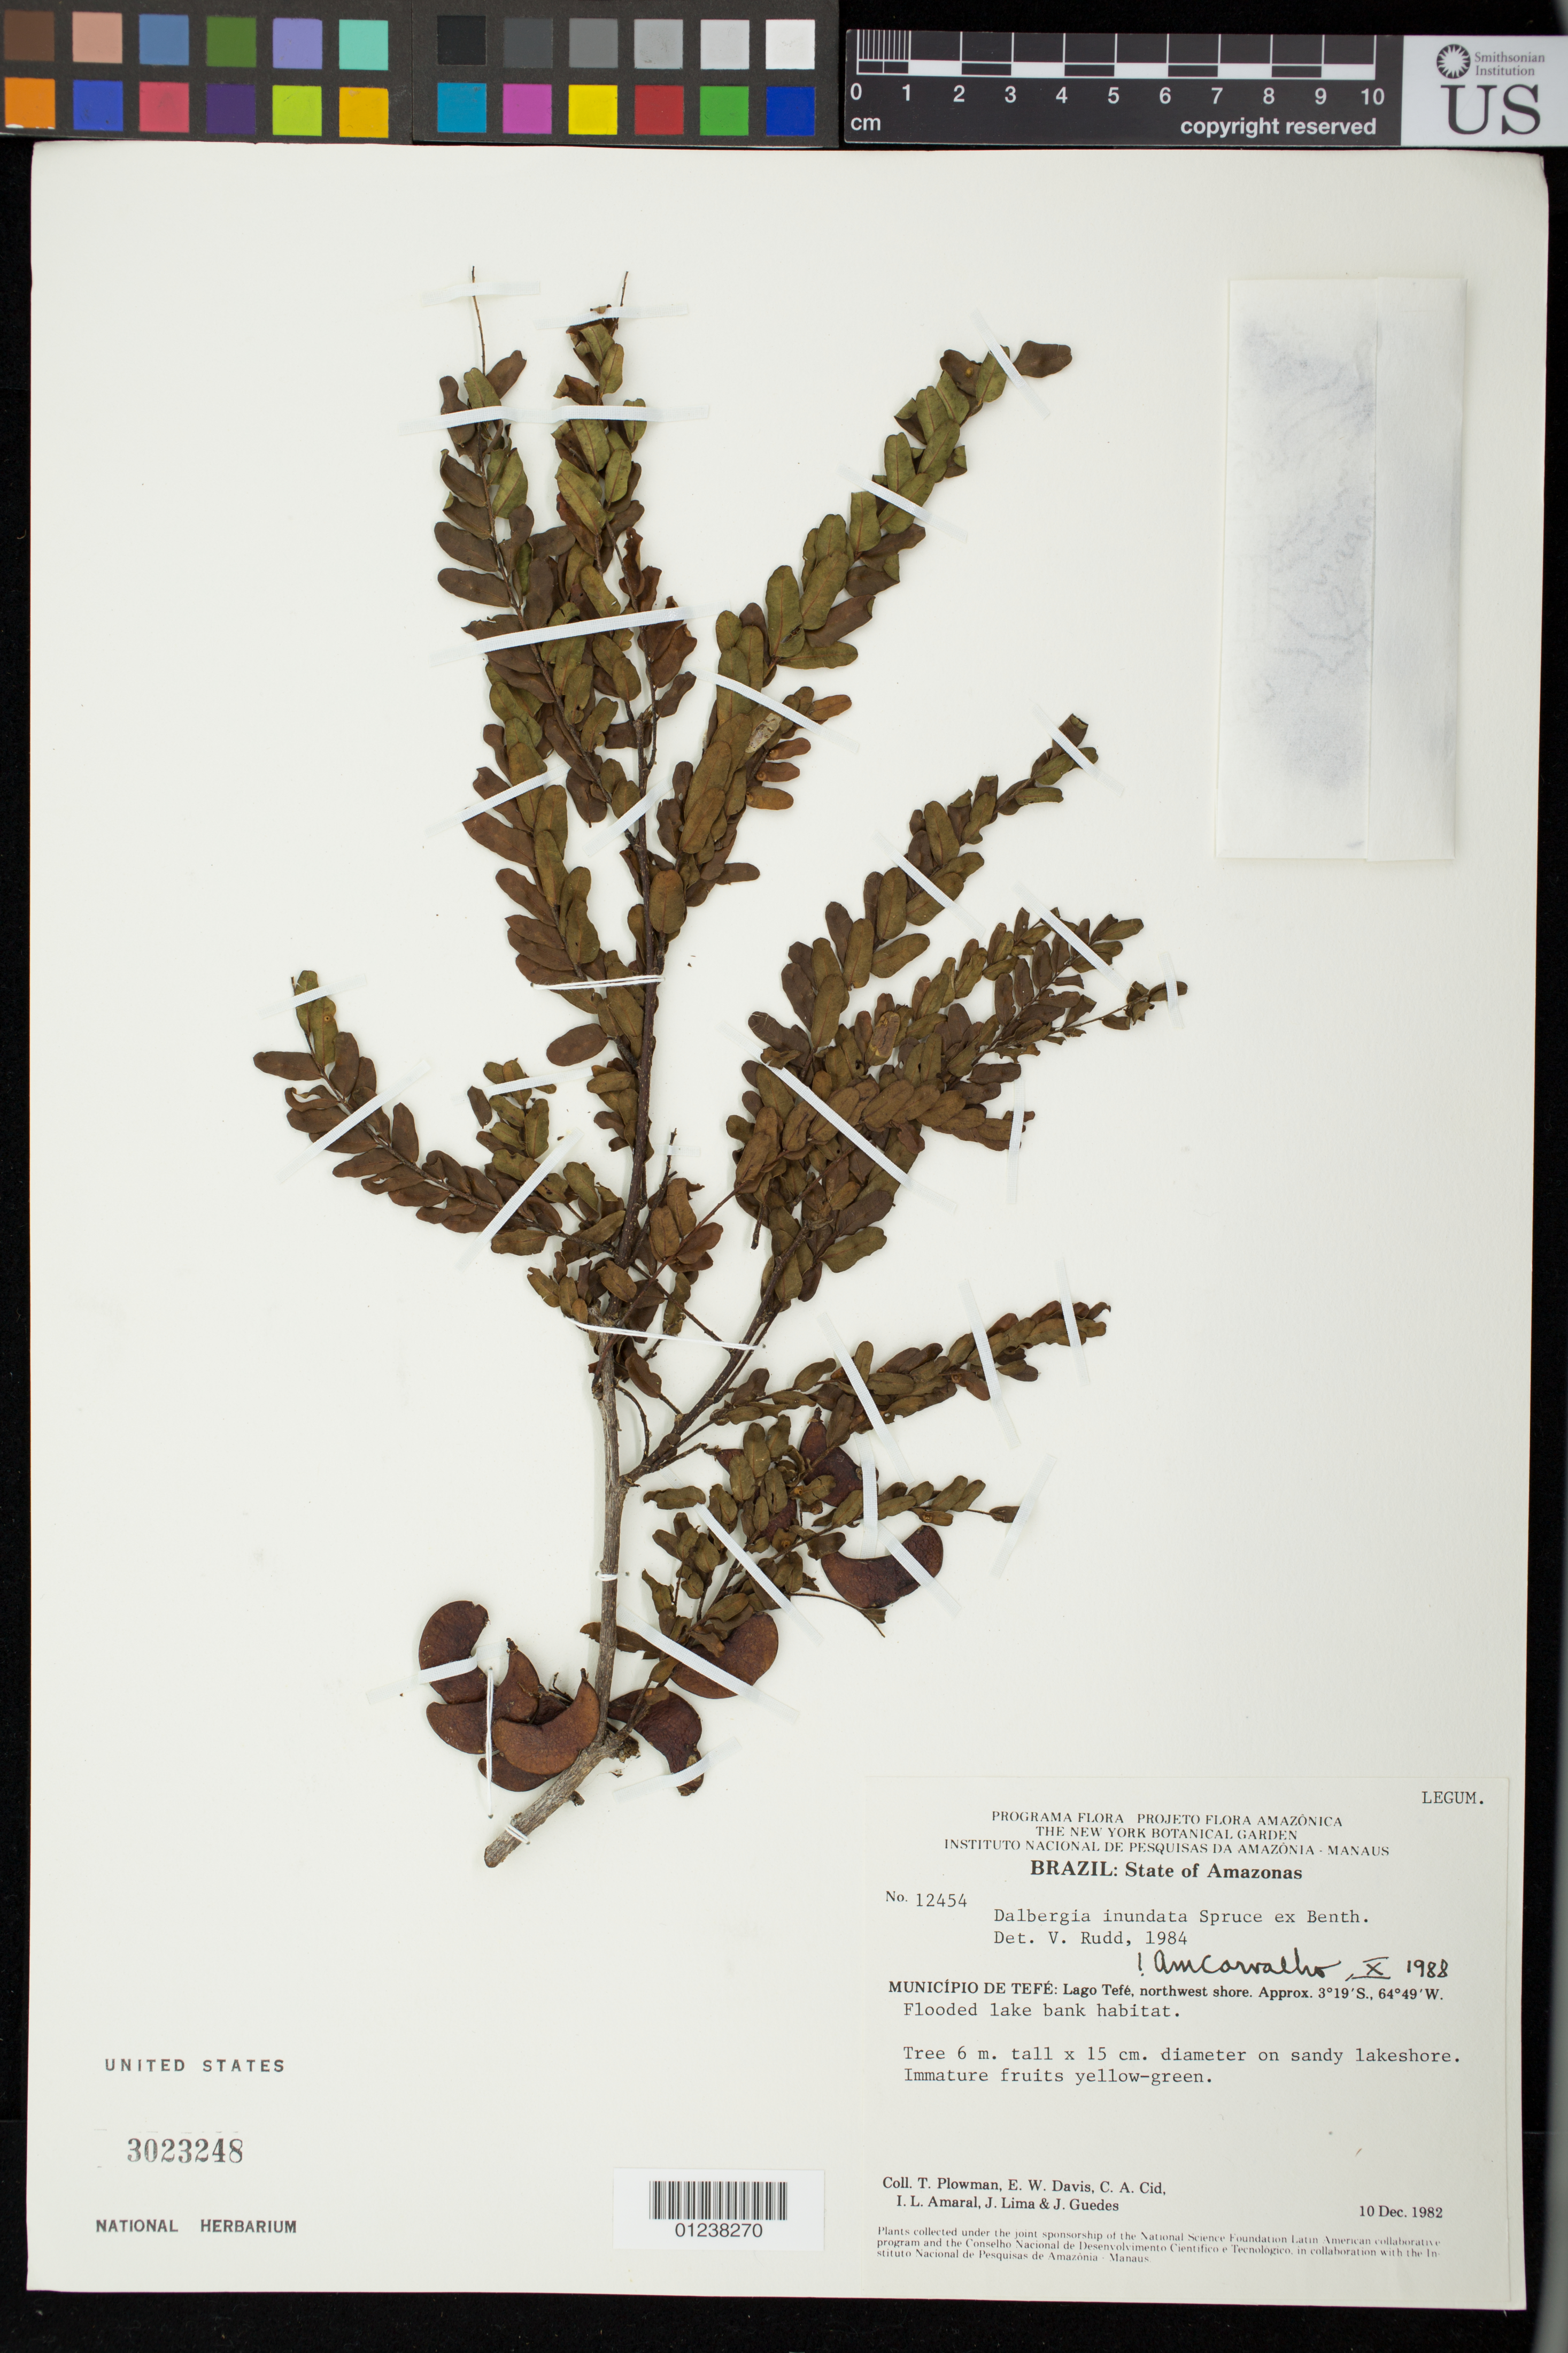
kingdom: Plantae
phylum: Tracheophyta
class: Magnoliopsida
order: Fabales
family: Fabaceae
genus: Dalbergia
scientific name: Dalbergia inundata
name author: Benth.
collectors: T. Plowman, E. W. Davis, C. A. Cid Ferreira, I. L. Amaral & J. Guedes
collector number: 12454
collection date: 1982-12-10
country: Brazil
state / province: Amazonas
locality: Municipio de Tefe: Lago Tefe, northwest shore. Flooded lake bank habitat. Munipality Manaus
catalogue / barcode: US 3023248